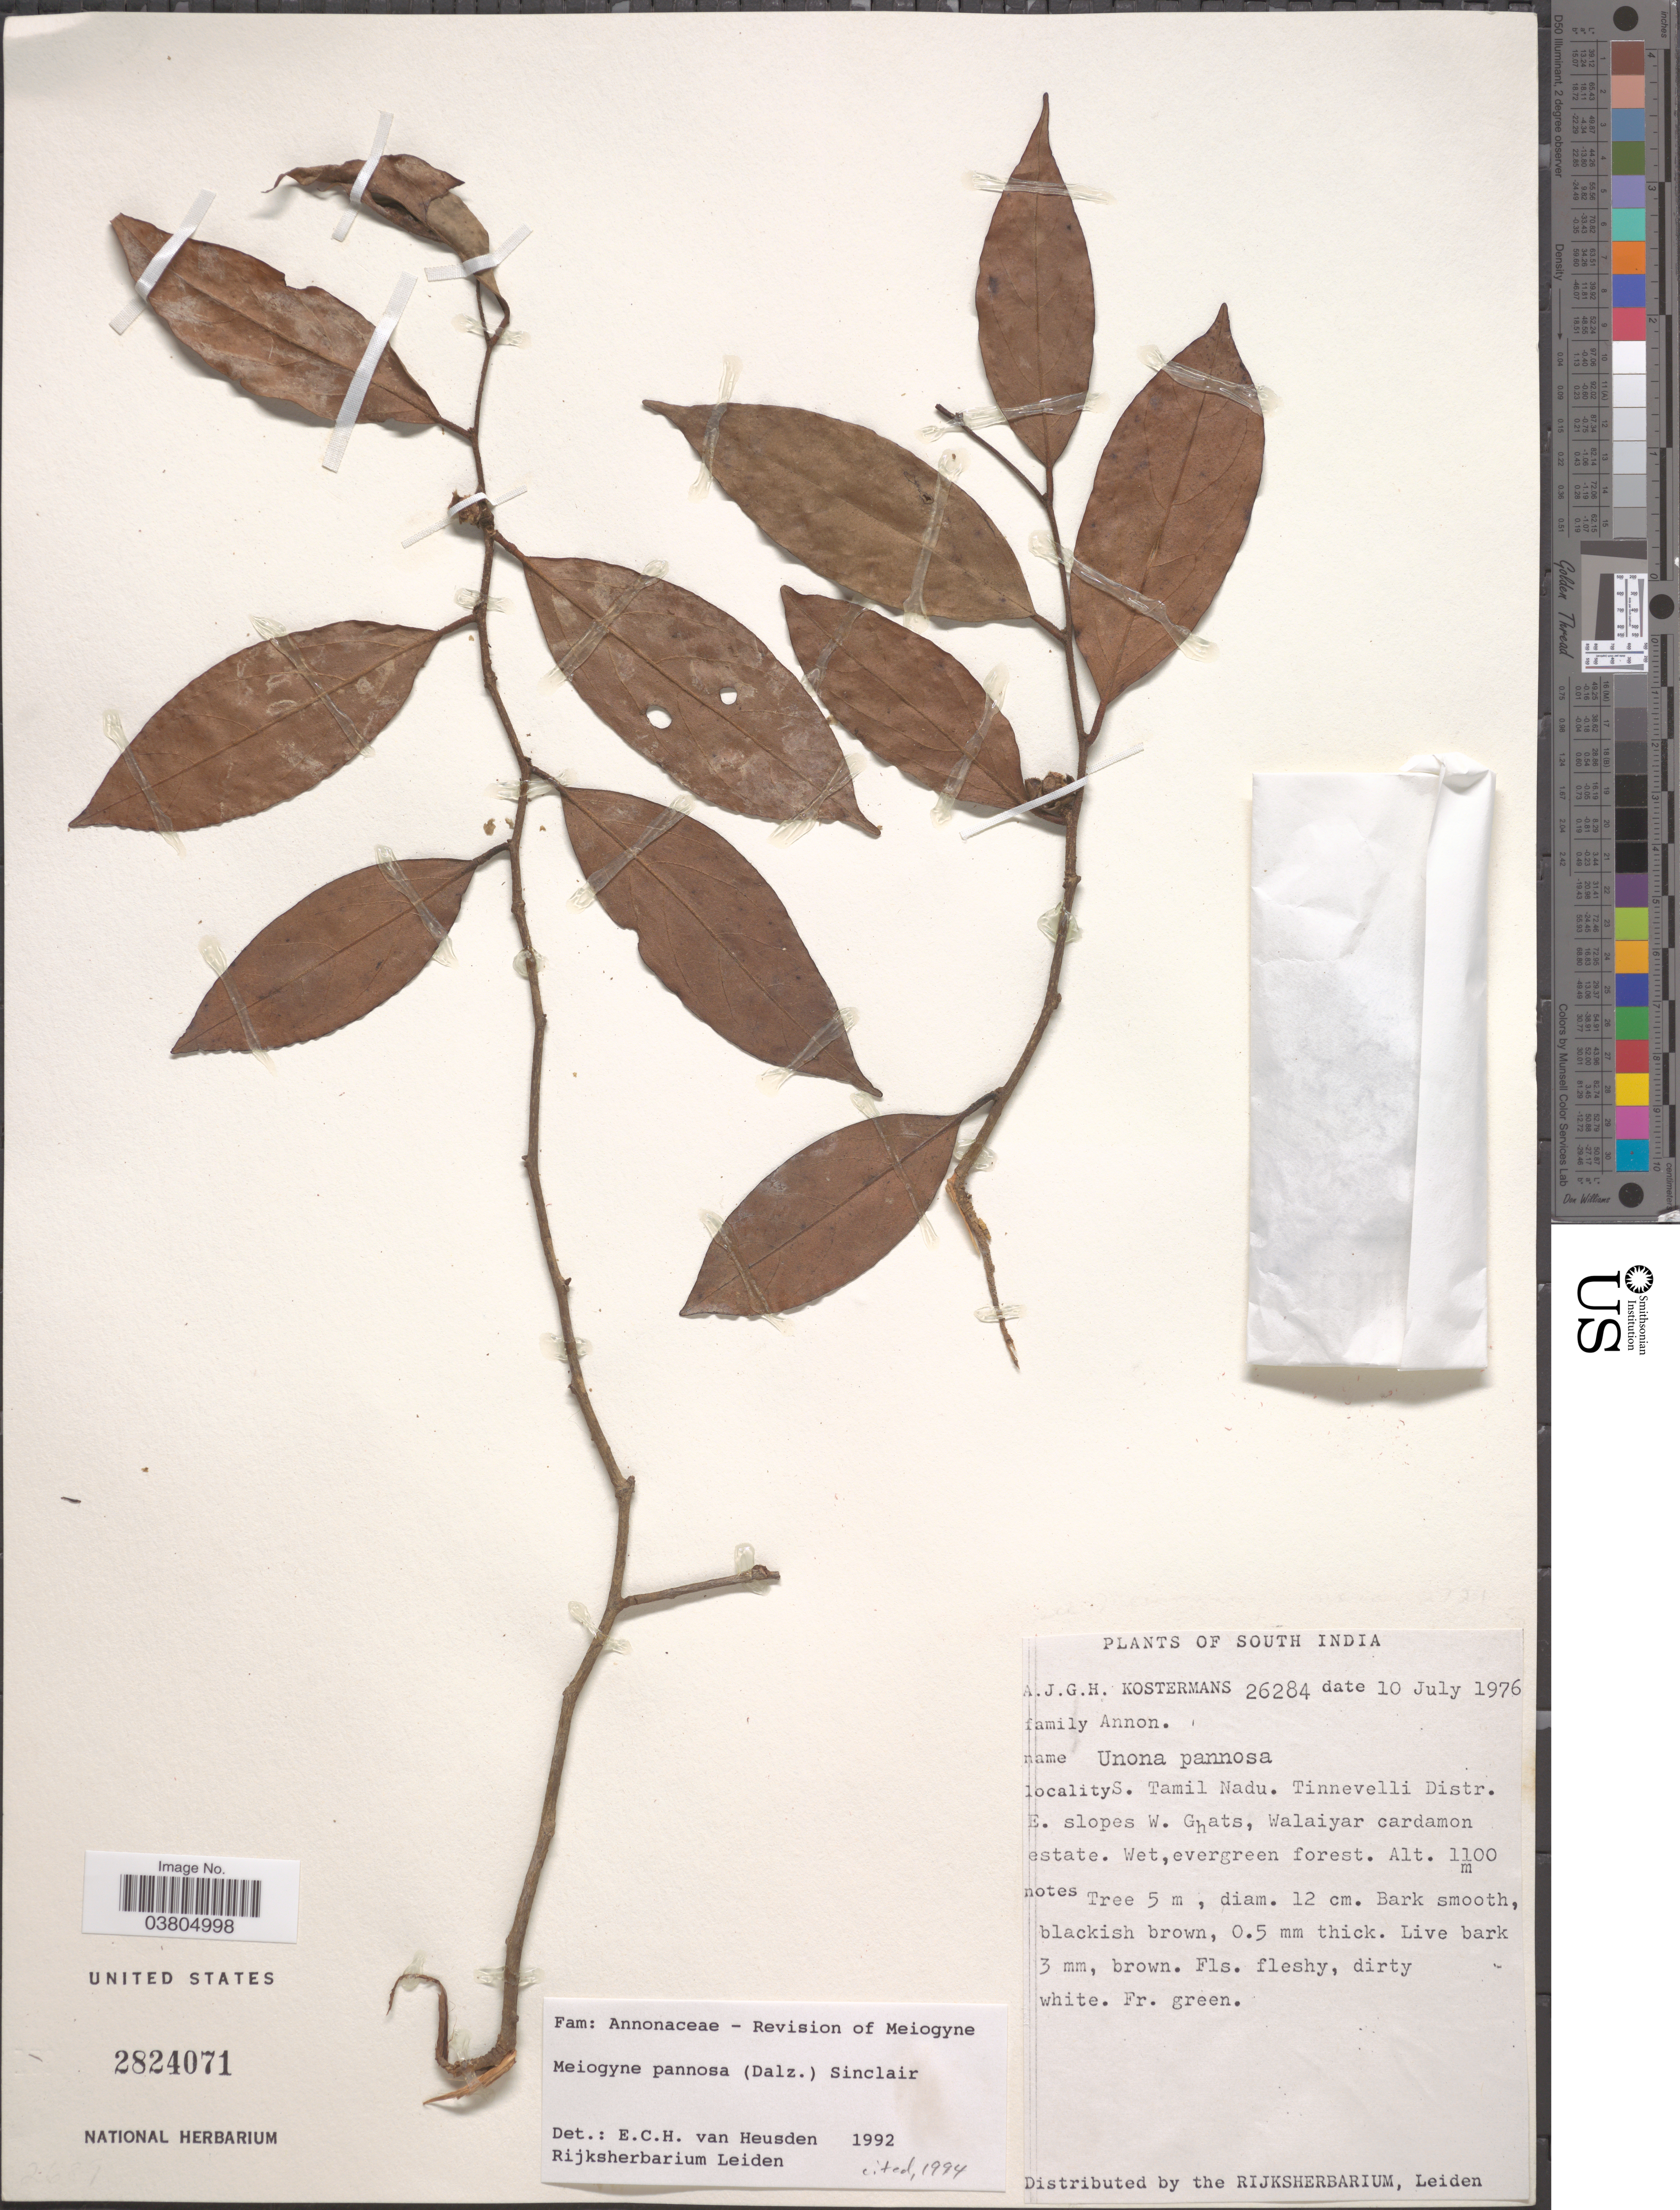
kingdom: Plantae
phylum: Tracheophyta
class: Magnoliopsida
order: Magnoliales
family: Annonaceae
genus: Meiogyne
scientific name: Meiogyne pannosa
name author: (Dalzell) J. Sinclair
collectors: A. J. G. Kostermans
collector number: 26284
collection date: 1976-07-10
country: India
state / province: Tamil Nadu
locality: South India. S. Tamil Nadu. Tinnevelli Distr. E. slopes W. Ghats, Walaiyar cardamon estate.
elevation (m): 1100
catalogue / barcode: US 2824071